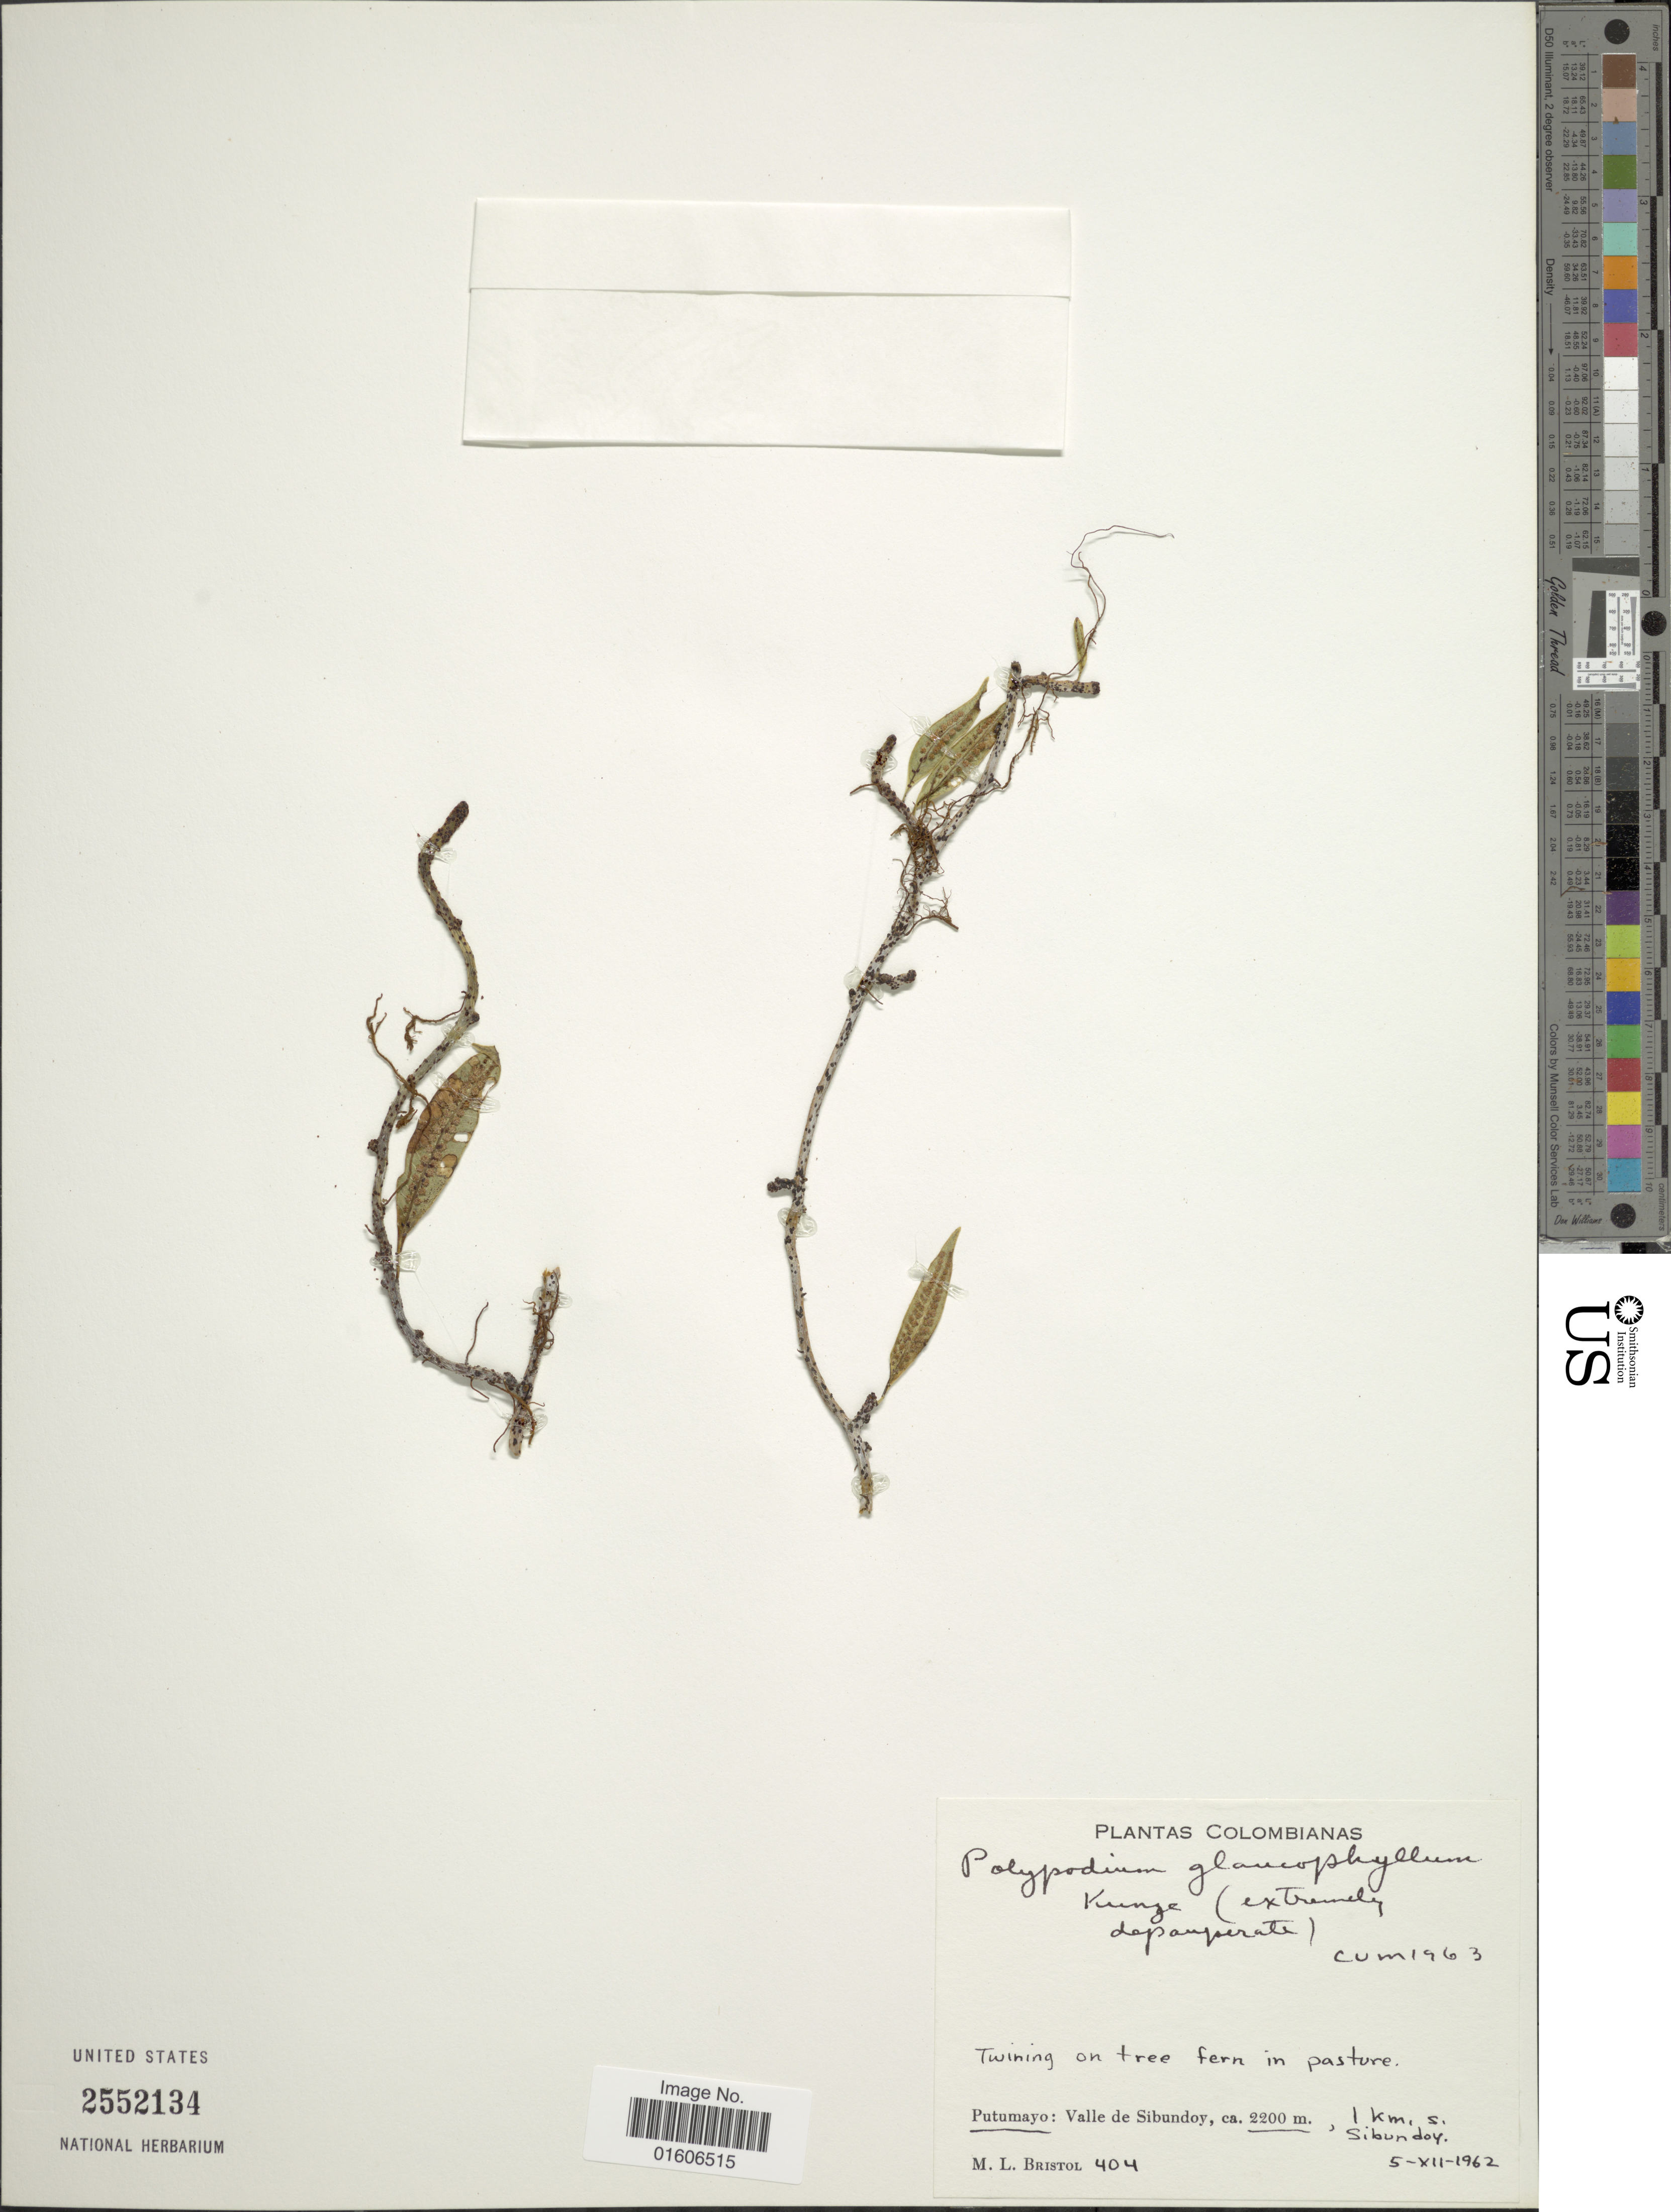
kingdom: Plantae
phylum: Tracheophyta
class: Polypodiopsida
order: Polypodiales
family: Polypodiaceae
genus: Serpocaulon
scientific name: Serpocaulon levigatum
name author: (Cav.) A.R. Sm.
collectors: M. L. Bristol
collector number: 404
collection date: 1962-12-05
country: Colombia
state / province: Putumayo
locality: Putumayo: Valle de Sibundoy, 1 km. s. Sibundoy.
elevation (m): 2200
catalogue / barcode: US 2552134